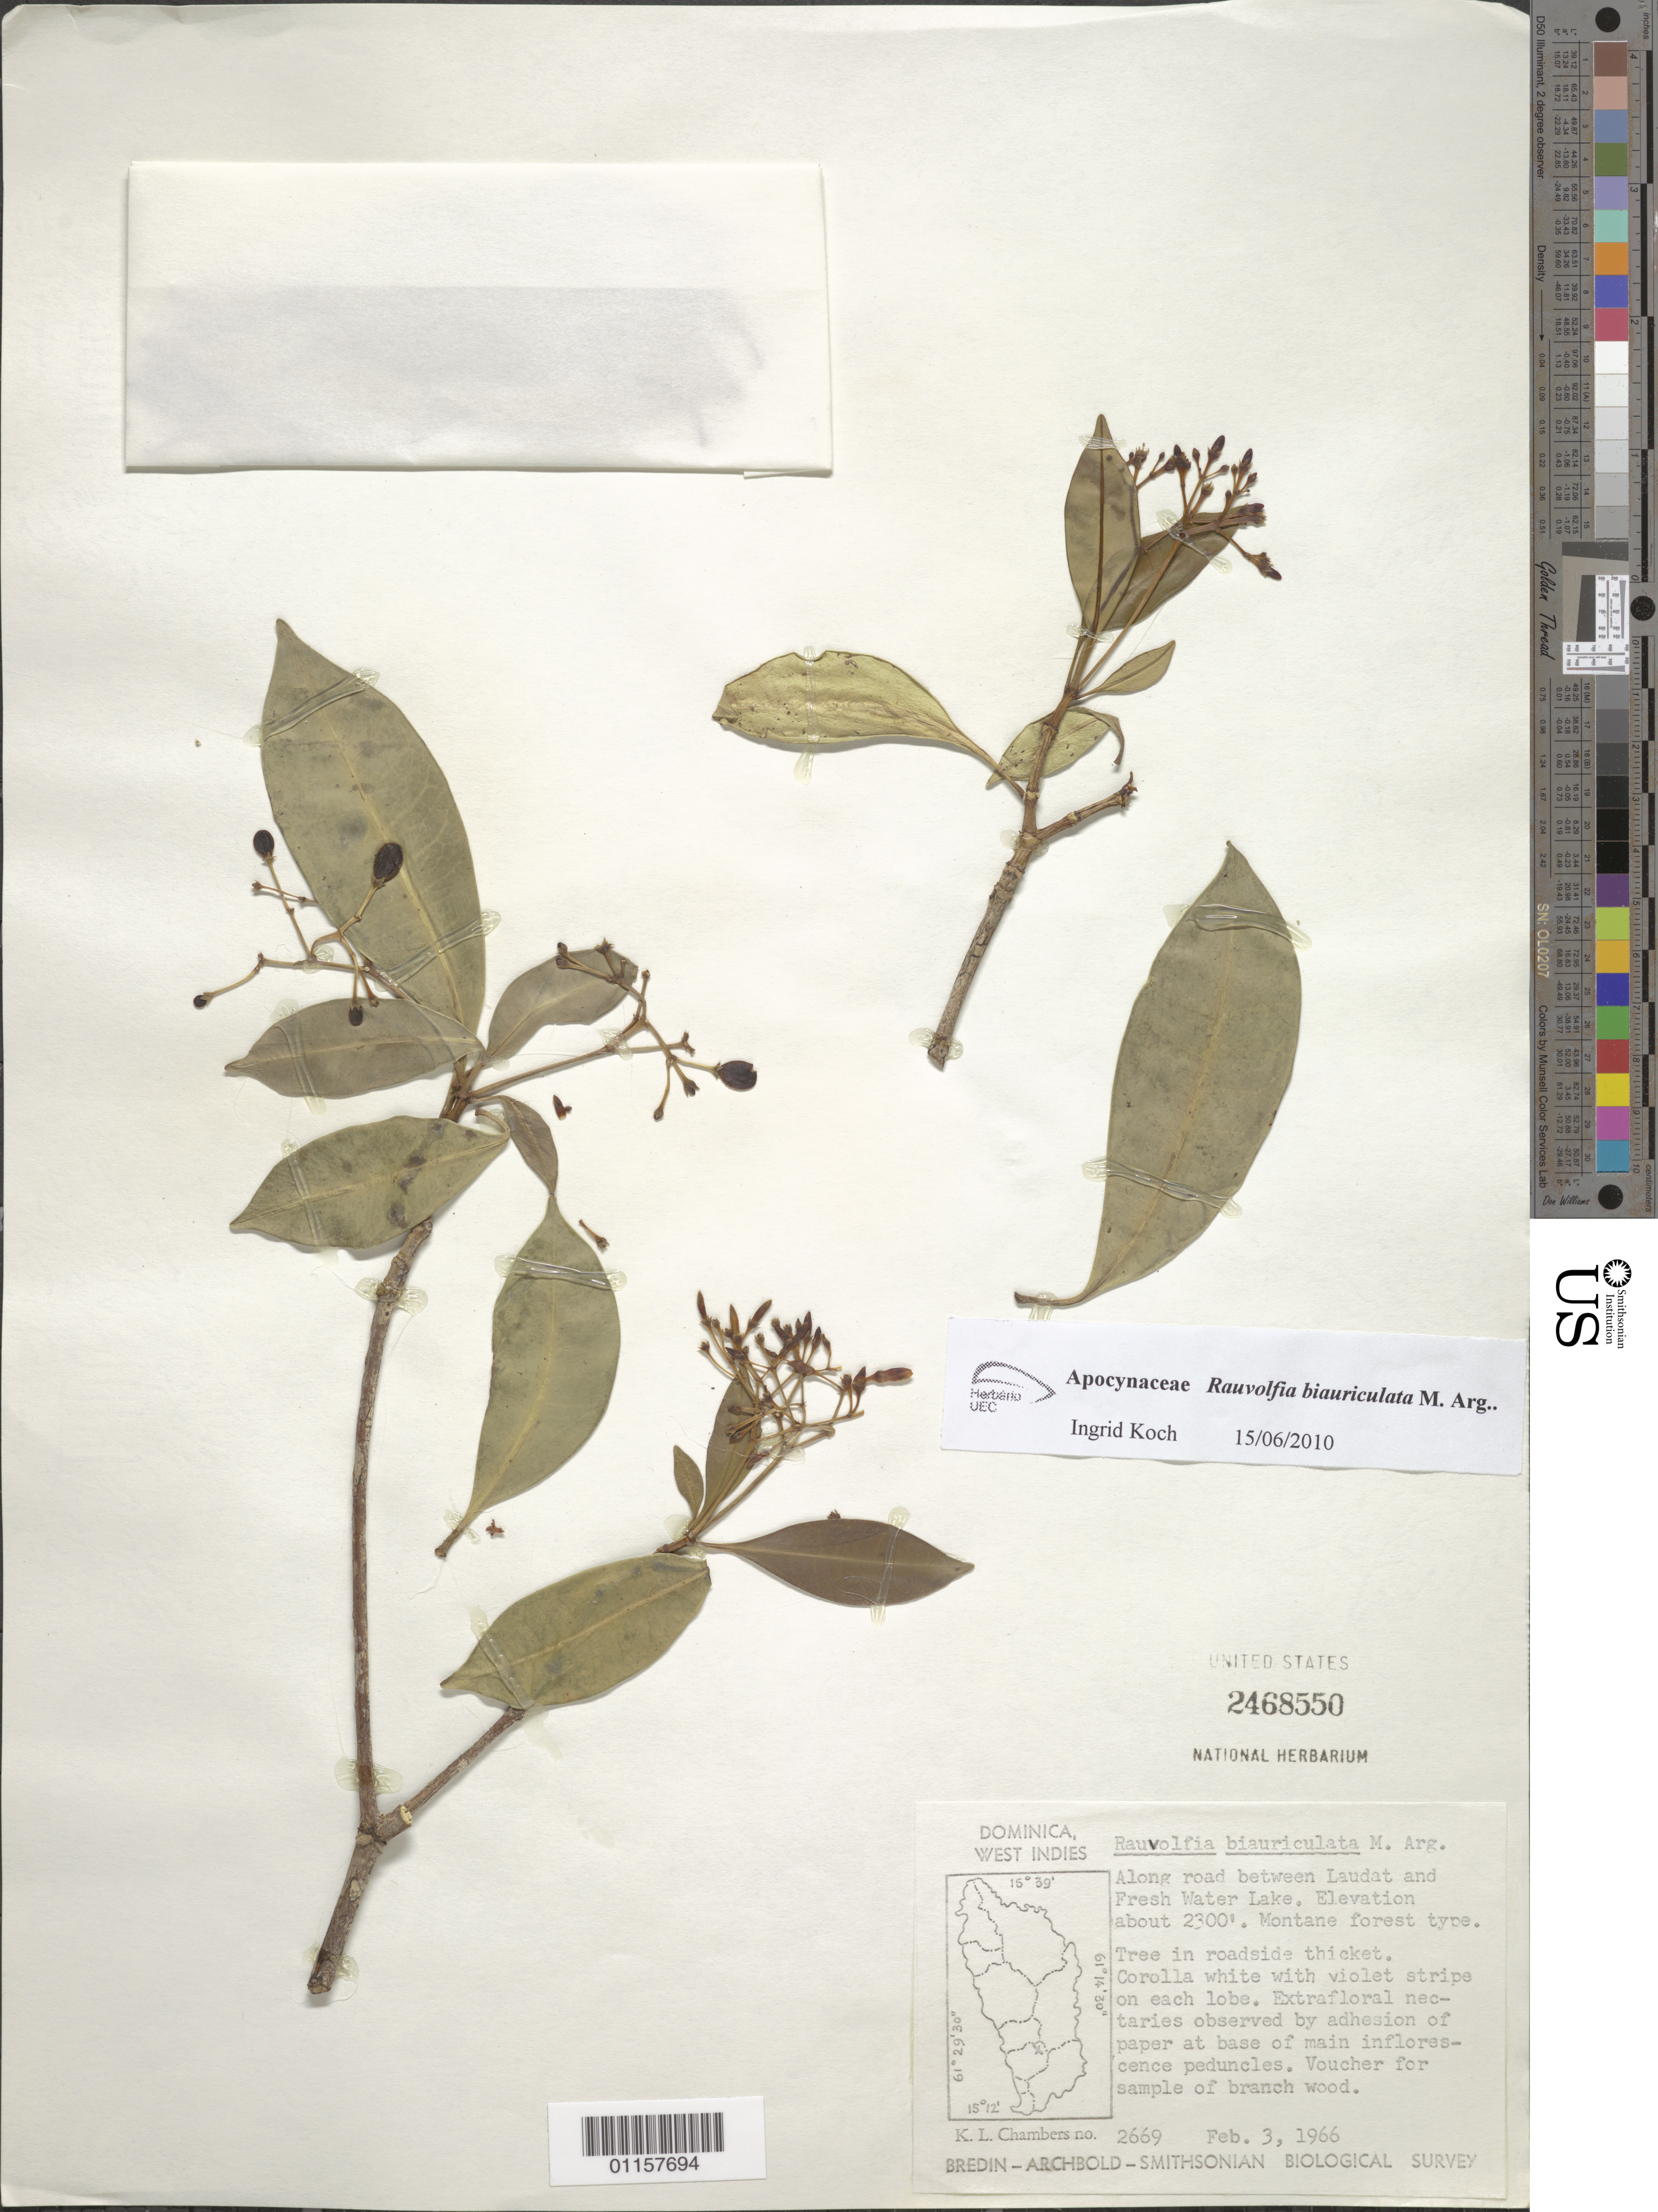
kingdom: Plantae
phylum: Tracheophyta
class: Magnoliopsida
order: Gentianales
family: Apocynaceae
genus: Rauvolfia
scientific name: Rauvolfia biauriculata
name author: Müll. Arg.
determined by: Koch, I.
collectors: K. L. Chambers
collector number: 2669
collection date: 1966-02-03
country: Dominica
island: Dominica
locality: Laudat to Fresh Water Lake road.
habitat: Montane forest type. In roadside thicket.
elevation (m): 701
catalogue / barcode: US 2468550